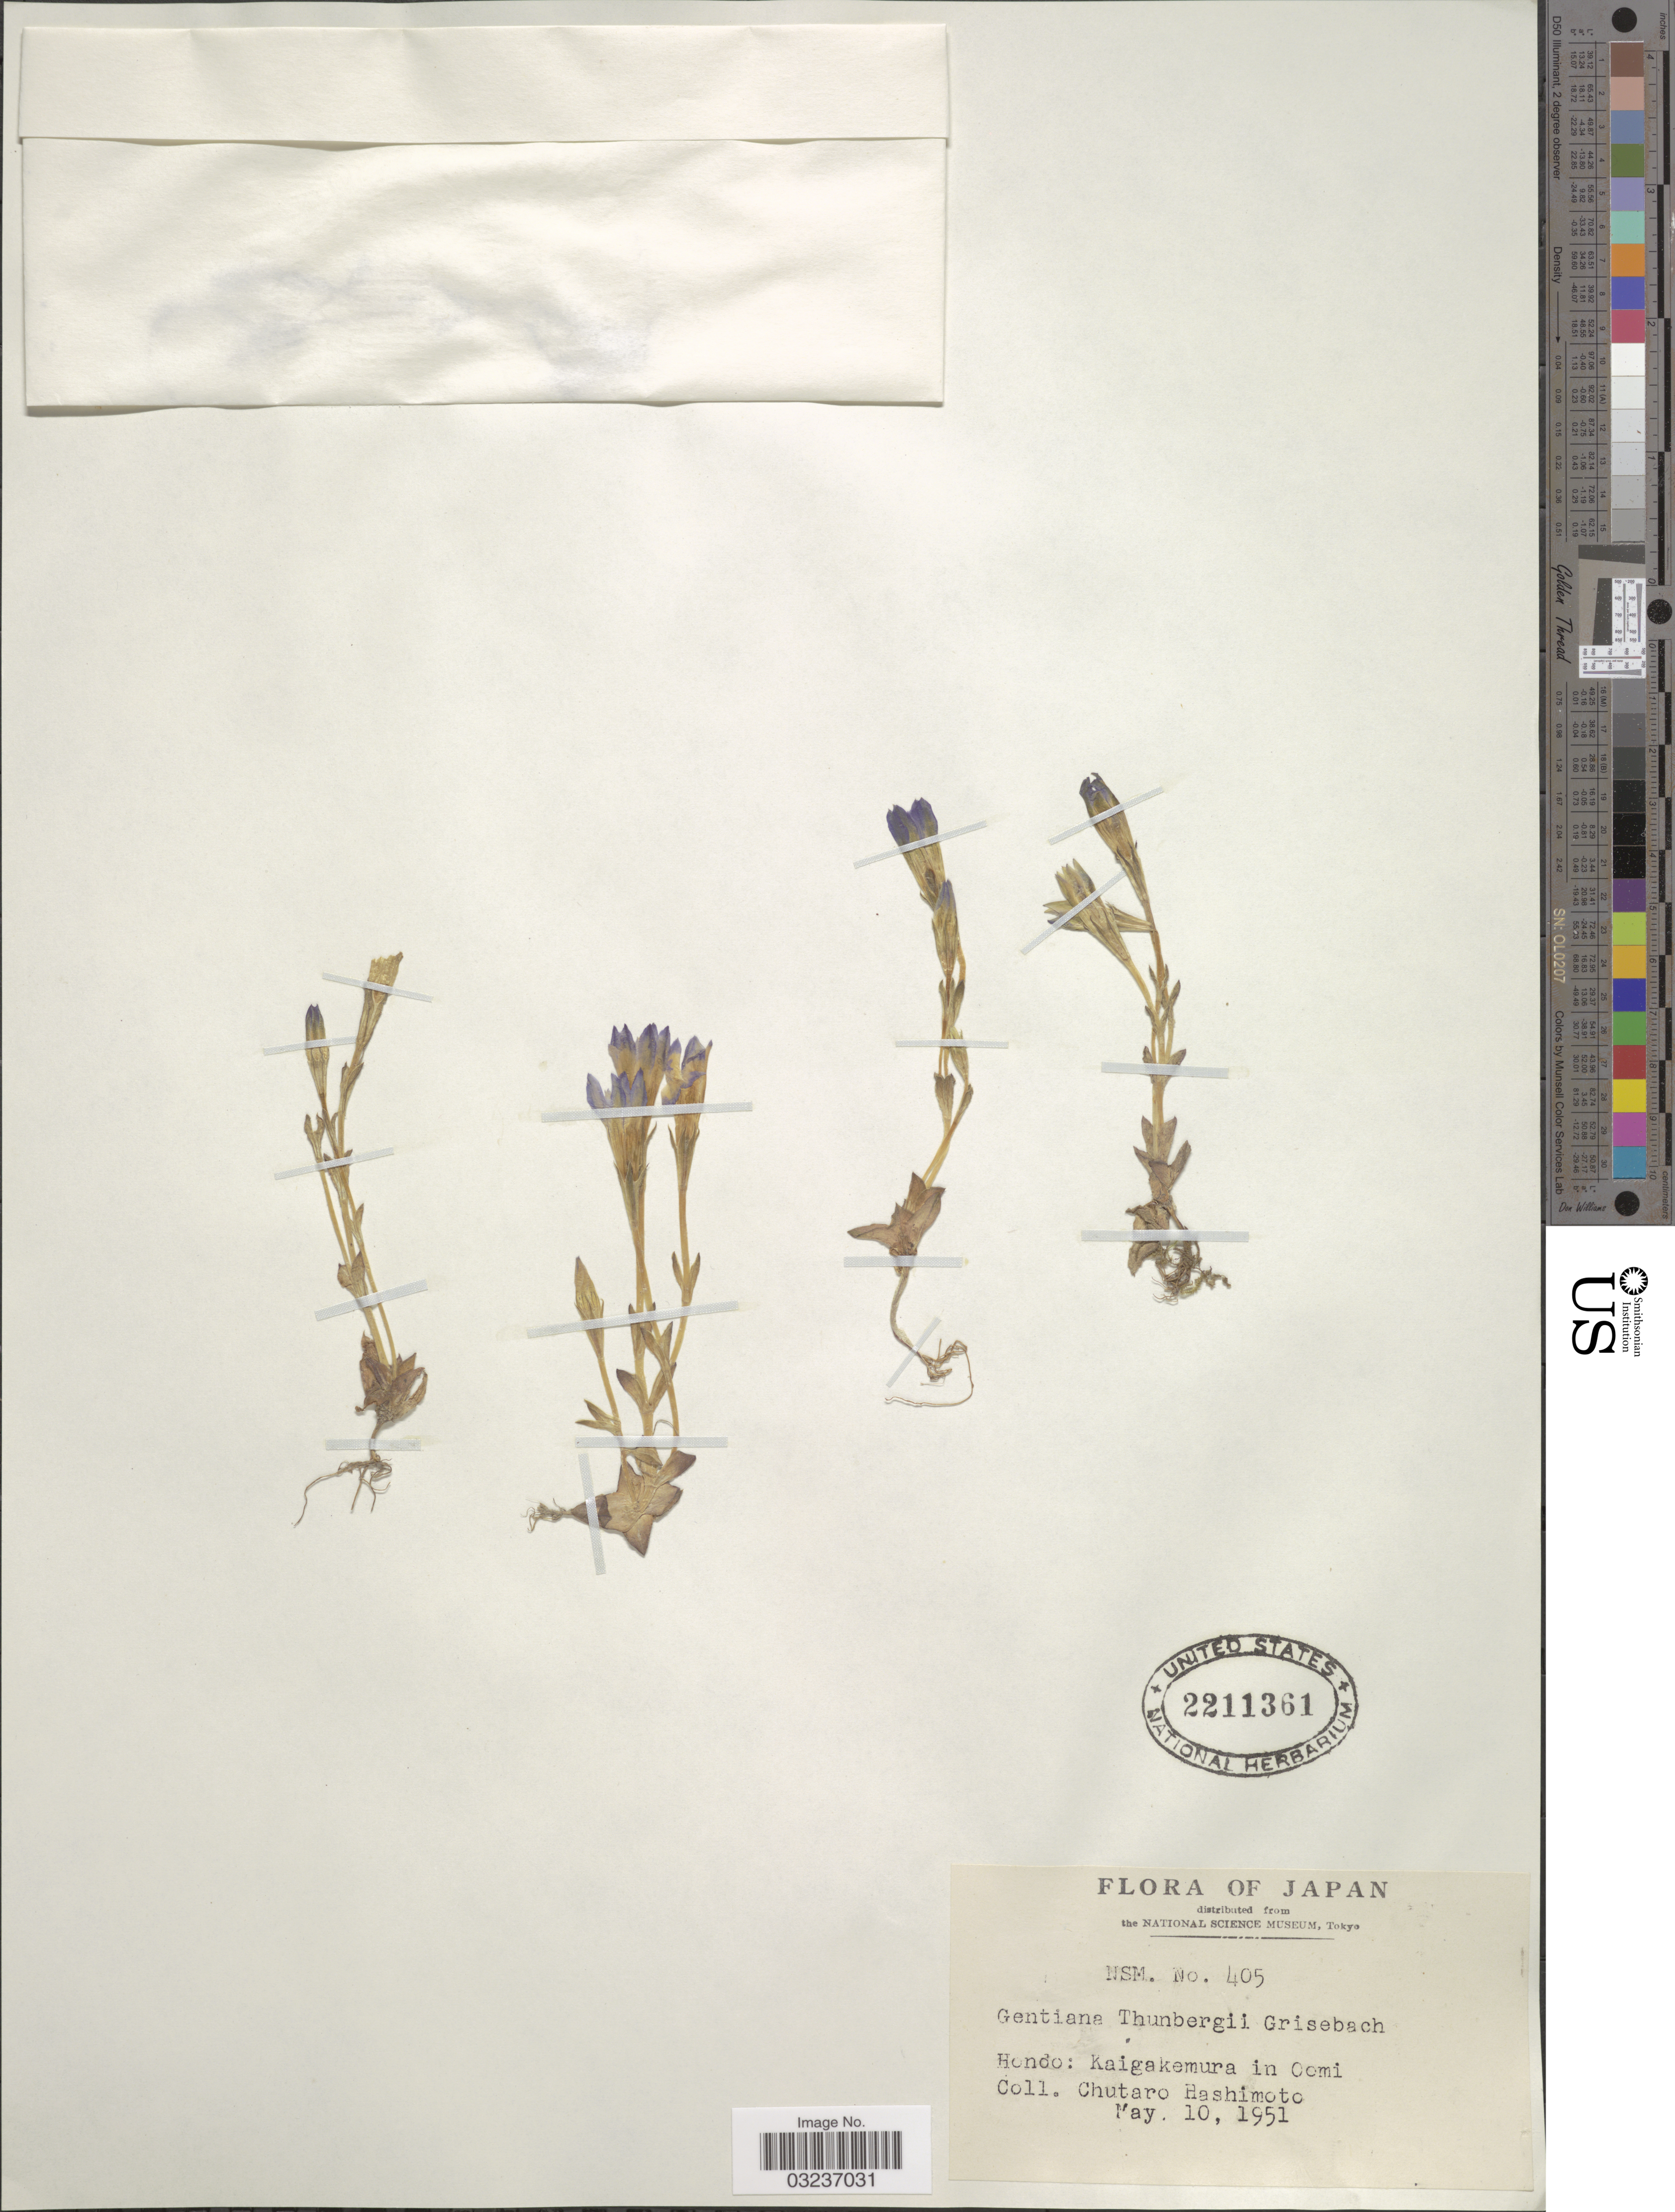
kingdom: Plantae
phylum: Tracheophyta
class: Magnoliopsida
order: Gentianales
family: Gentianaceae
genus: Gentiana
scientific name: Gentiana thunbergii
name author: (G. Don) Griseb.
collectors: C. Hashimoto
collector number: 405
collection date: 1951-05-10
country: Japan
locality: Hondo: Kaigakemura in Oomi.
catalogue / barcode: US 2211361